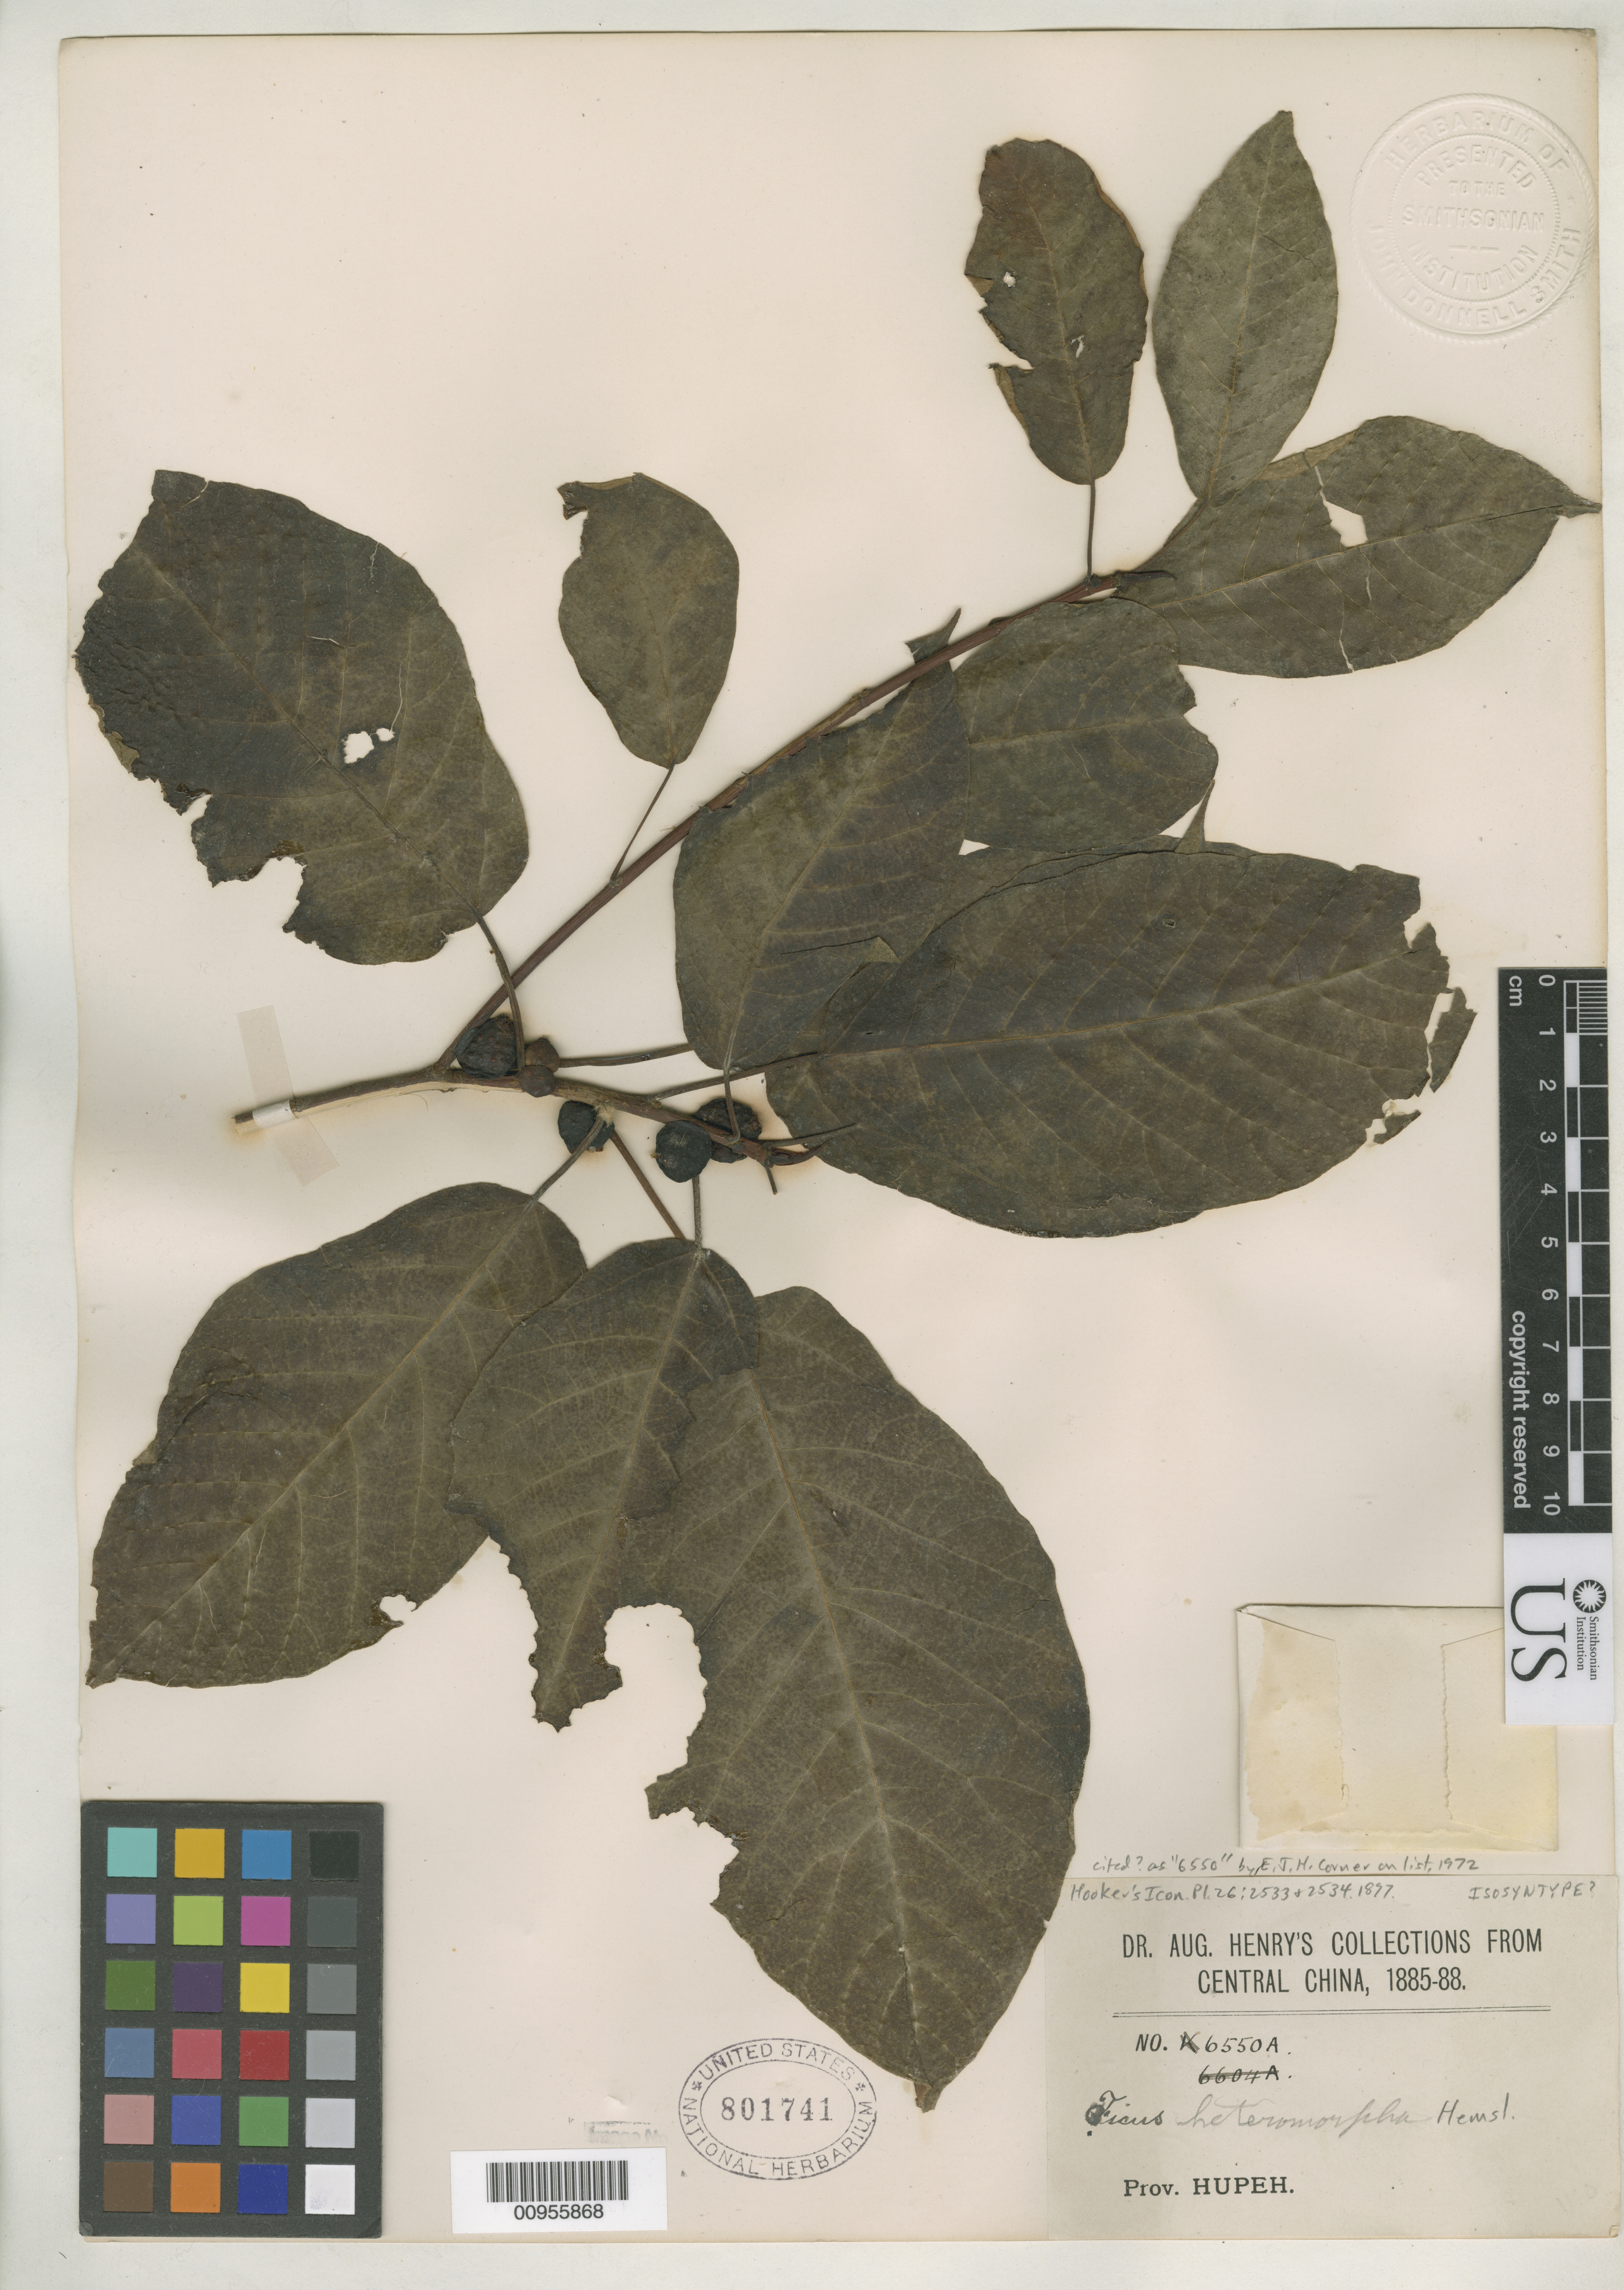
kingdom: Plantae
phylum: Tracheophyta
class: Magnoliopsida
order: Rosales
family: Moraceae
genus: Ficus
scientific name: Ficus heteromorpha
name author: Hemsl.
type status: Isosyntype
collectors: A. Henry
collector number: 6550 A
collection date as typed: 1885 to -- --- 1888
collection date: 1885/1888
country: China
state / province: Hubei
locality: Prov. Hupeh.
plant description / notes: Specimen ex John Donnell Smith herbarium.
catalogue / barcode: US 801741